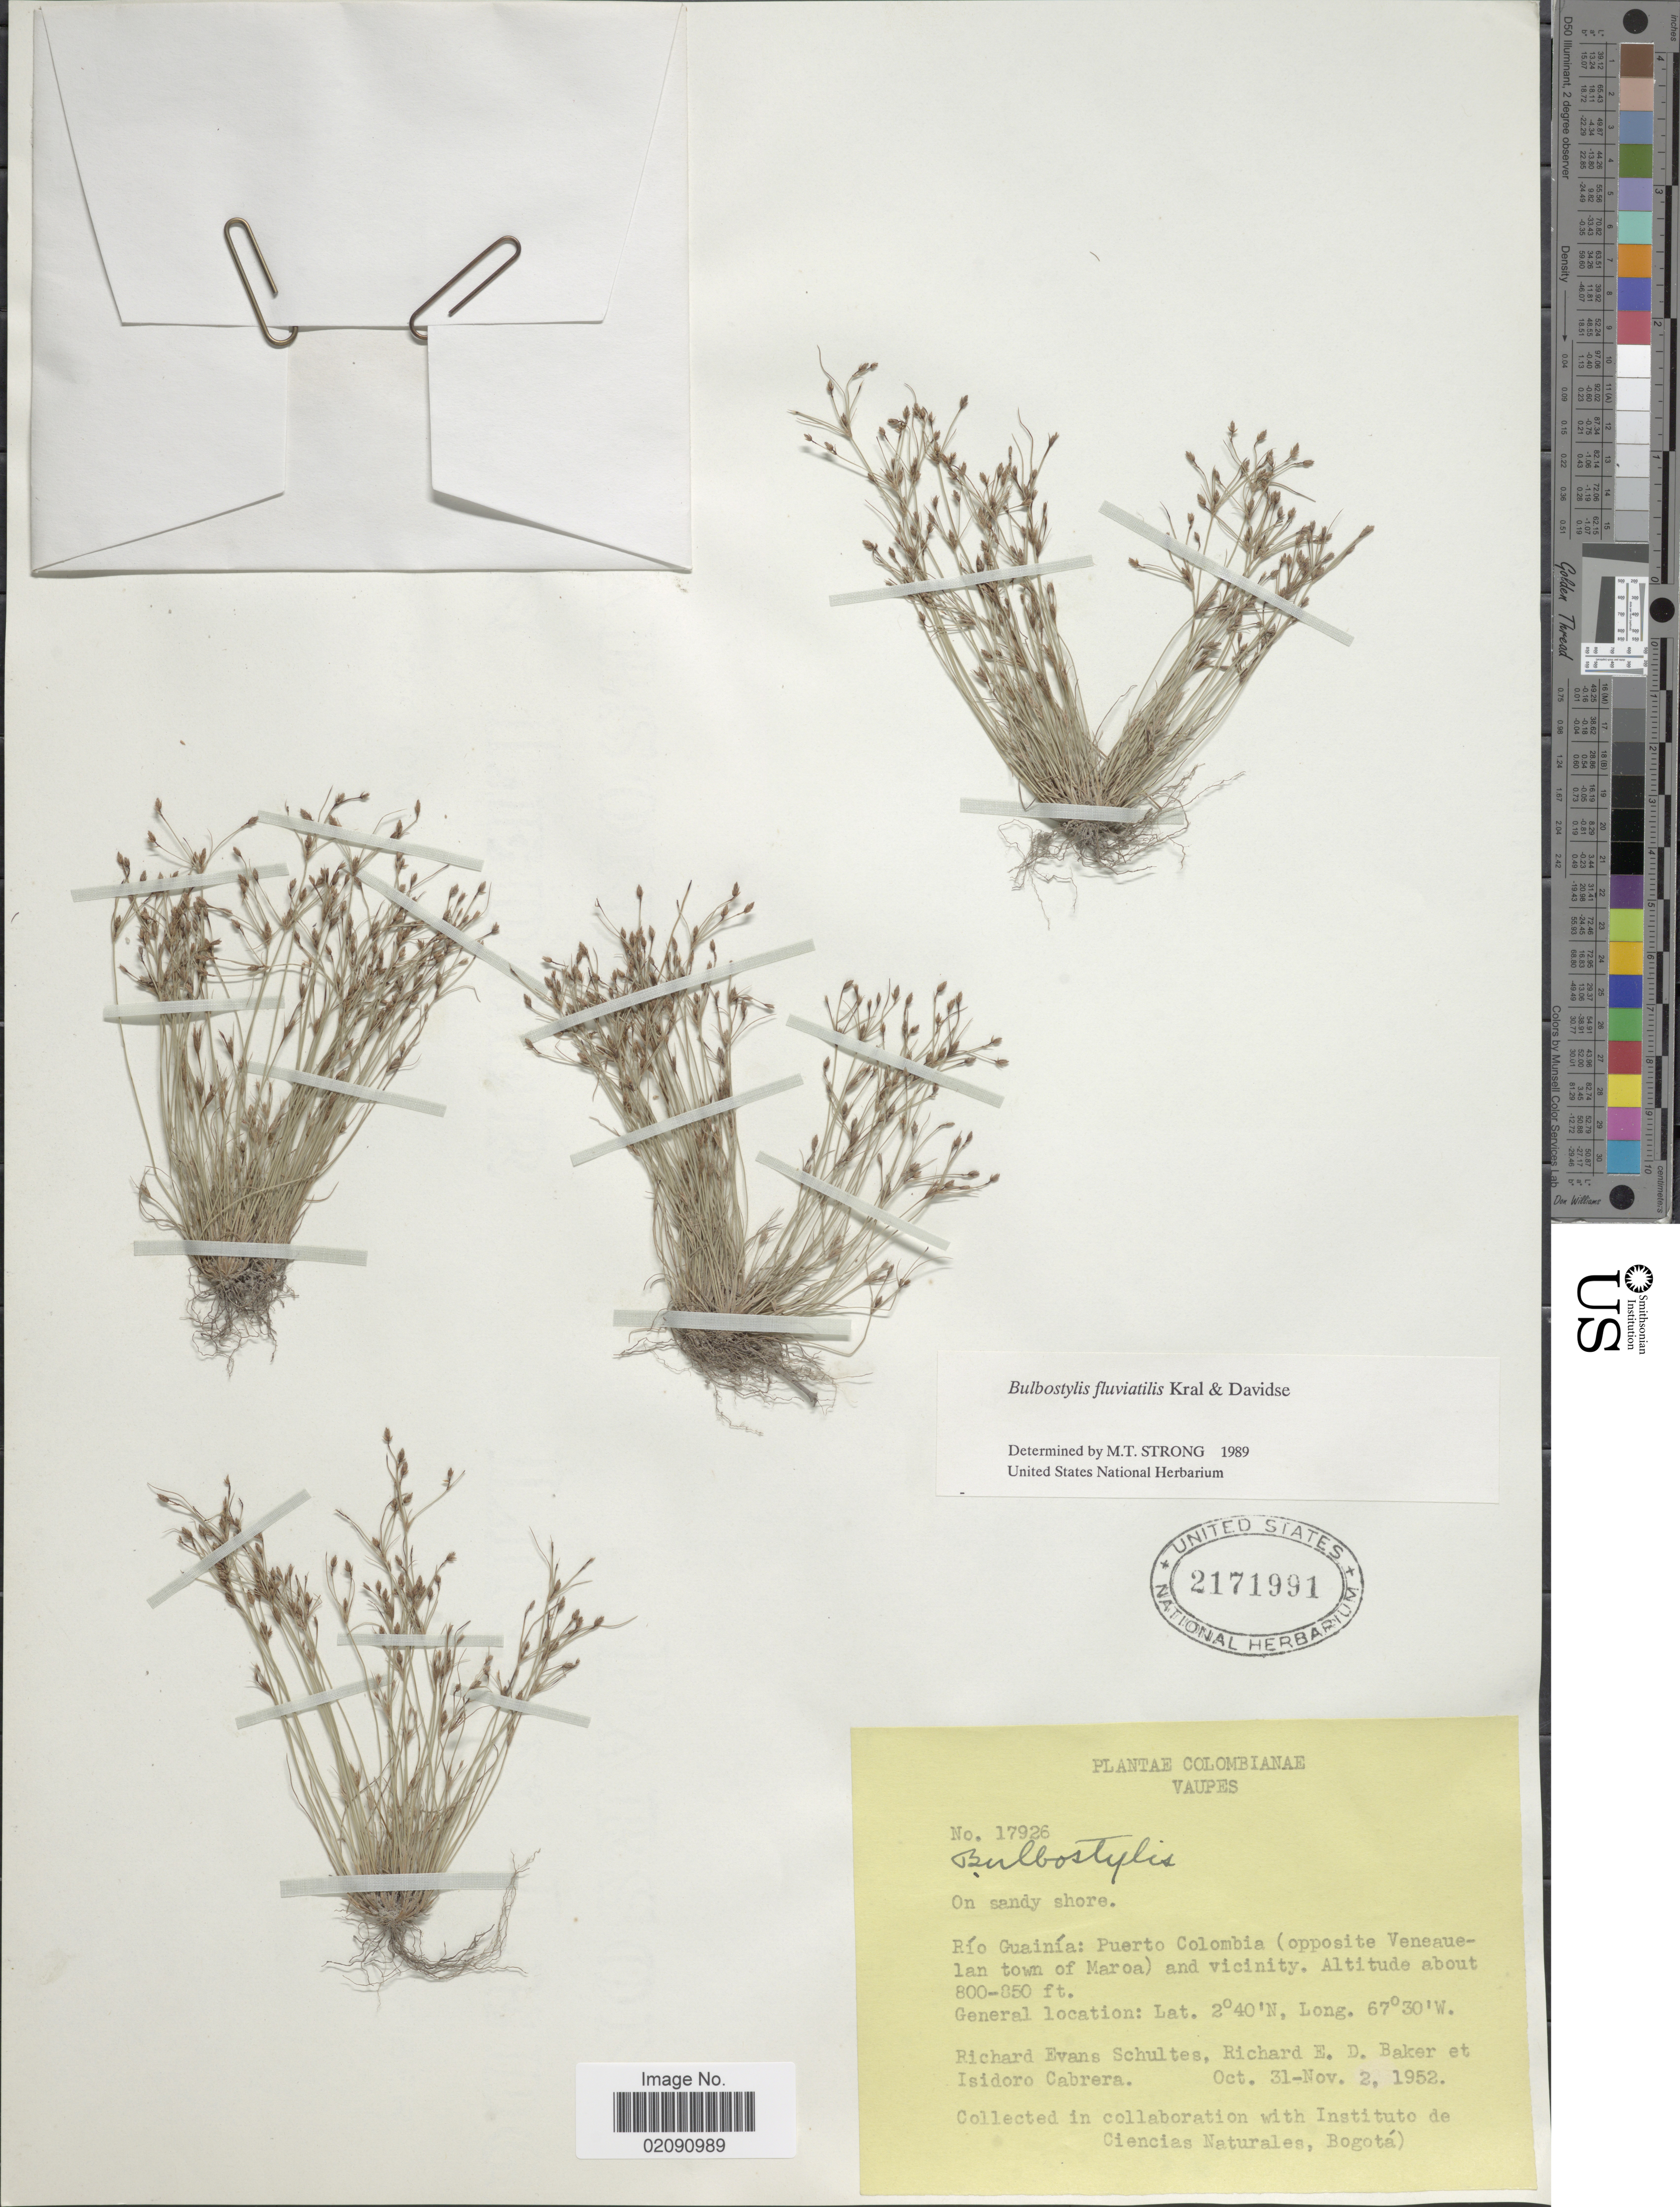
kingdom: Plantae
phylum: Tracheophyta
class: Liliopsida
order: Poales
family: Cyperaceae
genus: Bulbostylis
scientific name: Bulbostylis paraensis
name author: C.B. Clarke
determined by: Maciel-Silva, J. F.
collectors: R. E. Schultes, R. E. D. Baker & I. Cabrera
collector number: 17926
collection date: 1952-10-31/1952-11-02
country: Colombia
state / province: Vaupés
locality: On sandy shore, Rio Guainia: Puerto Colombia (opposite Veneauelan town of Maroa) and vicinity.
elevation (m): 244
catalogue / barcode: US 2171991